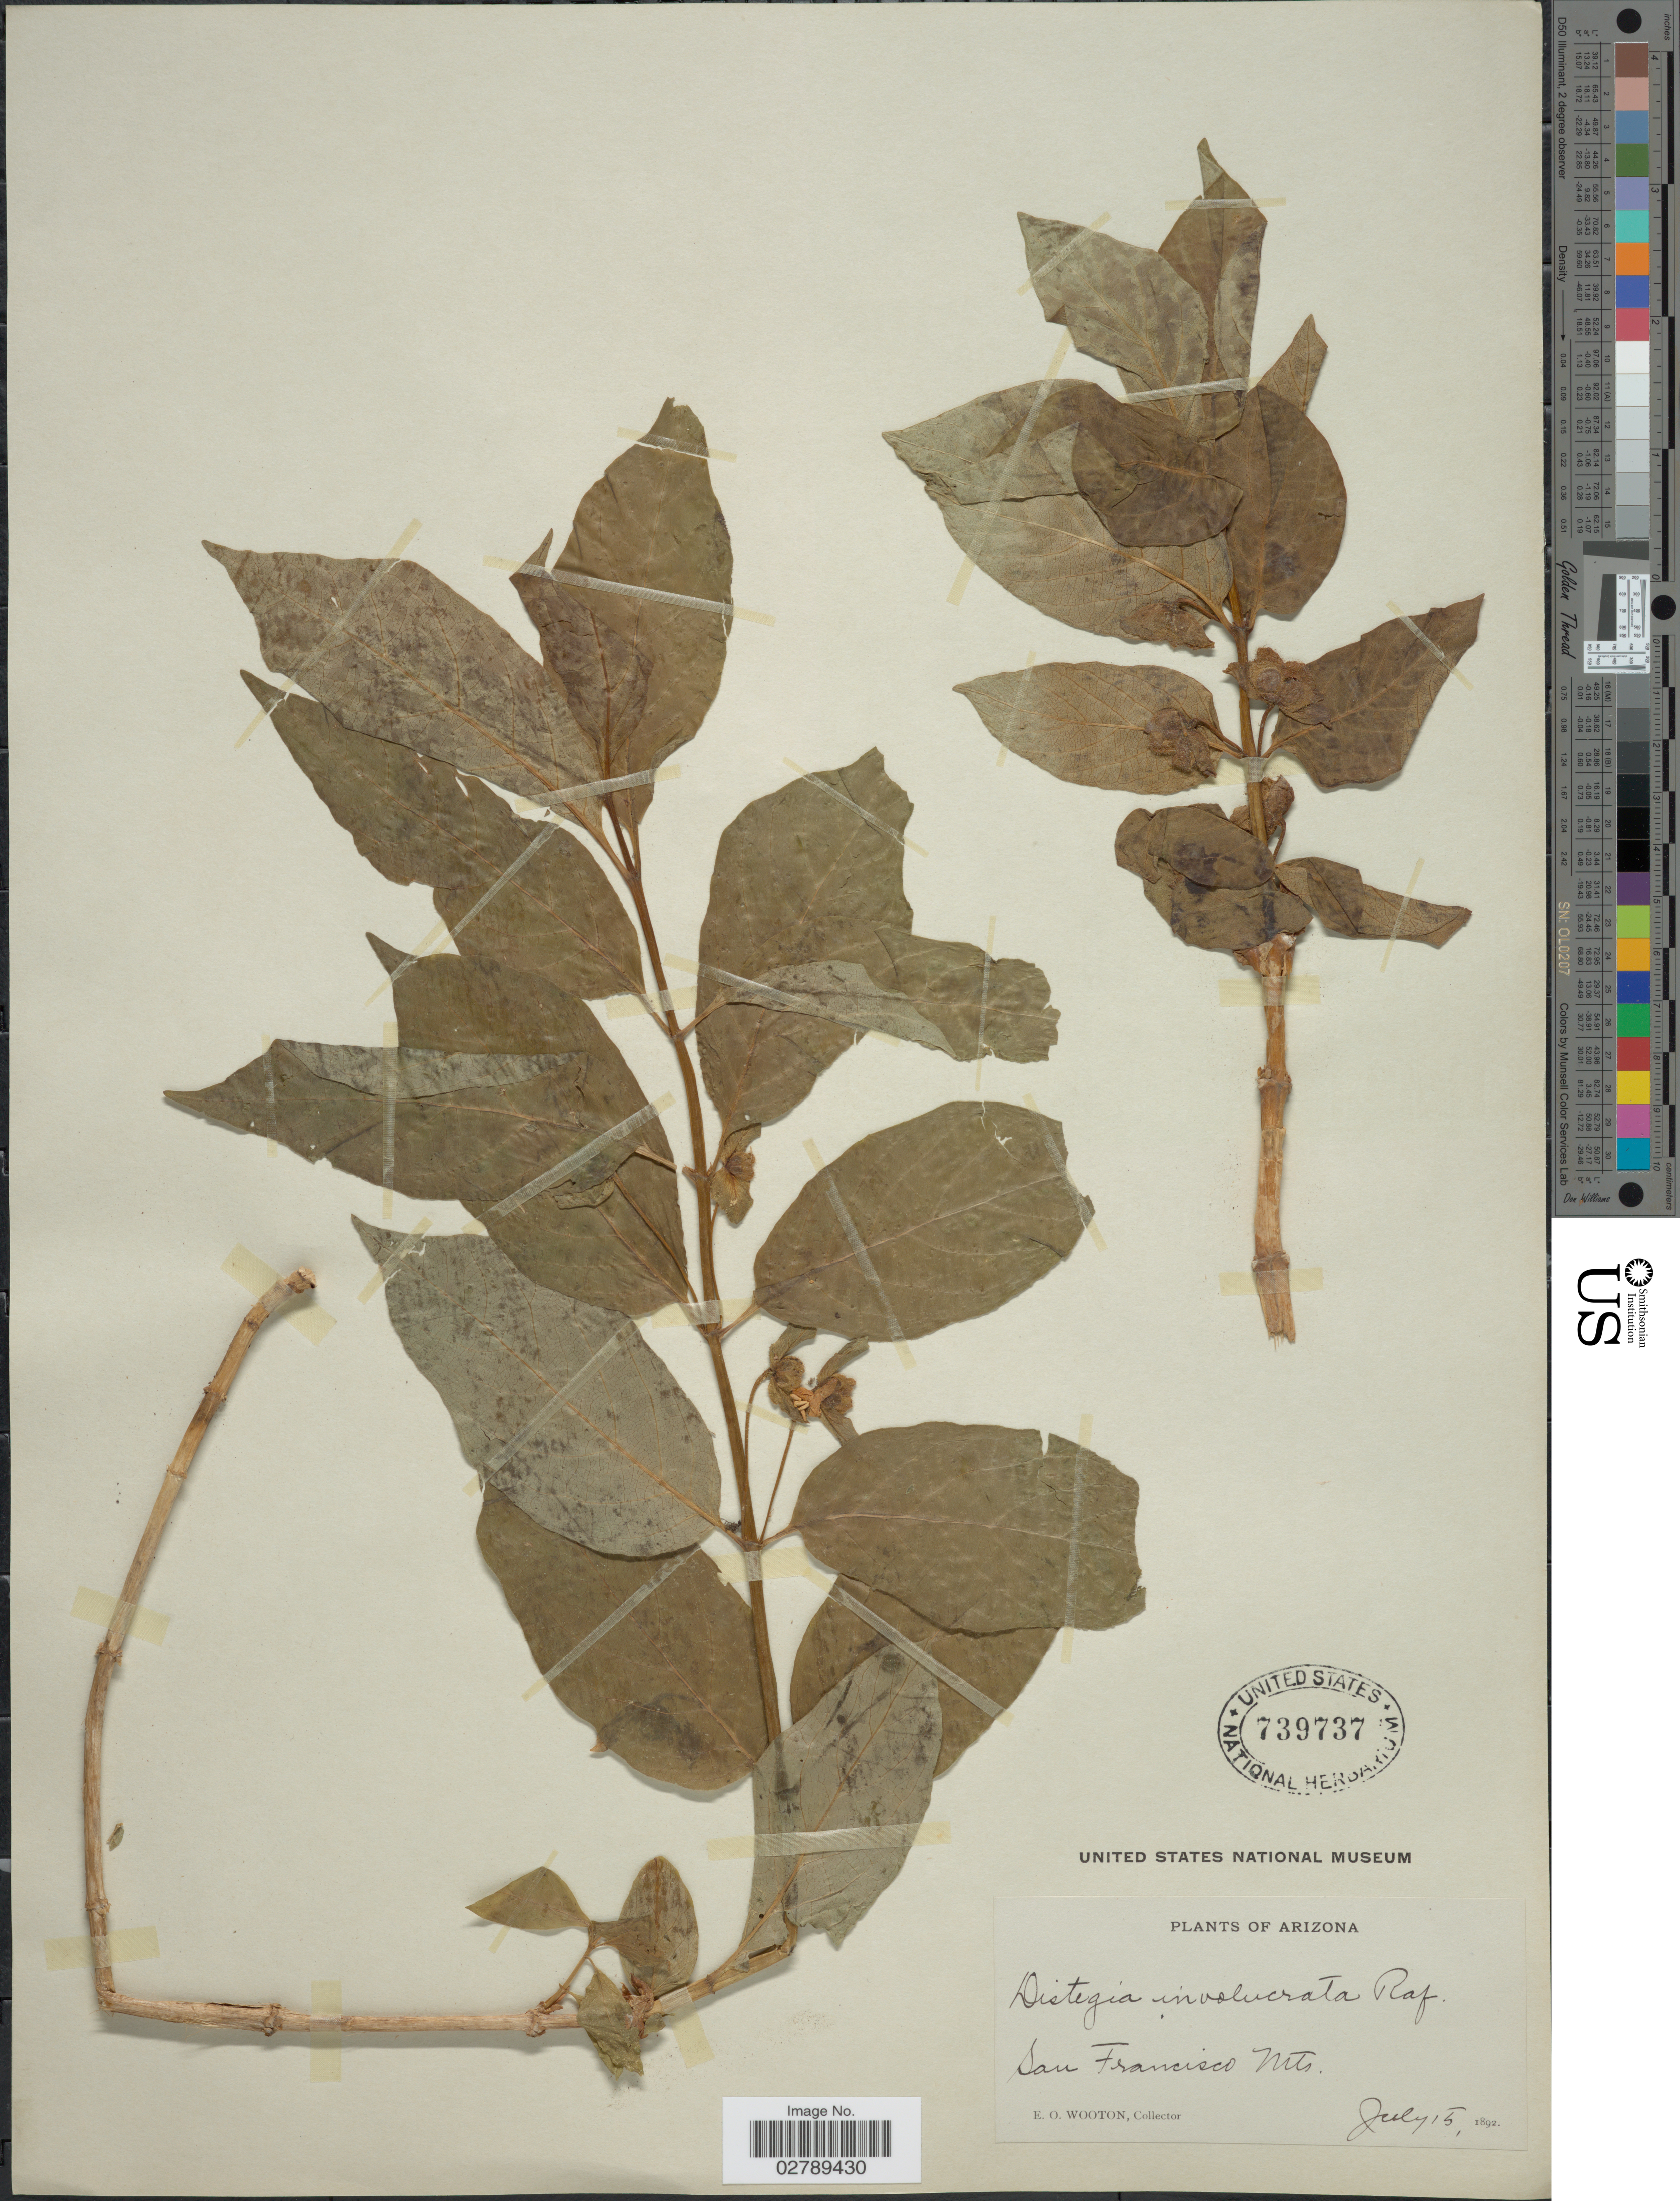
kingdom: Plantae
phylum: Tracheophyta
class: Magnoliopsida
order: Dipsacales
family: Caprifoliaceae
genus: Lonicera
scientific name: Lonicera involucrata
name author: (Richardson) Banks ex Spreng.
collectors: E. O. Wooton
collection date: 1892-07-15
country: United States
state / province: Arizona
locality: San Francisco Mts.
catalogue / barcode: US 739737